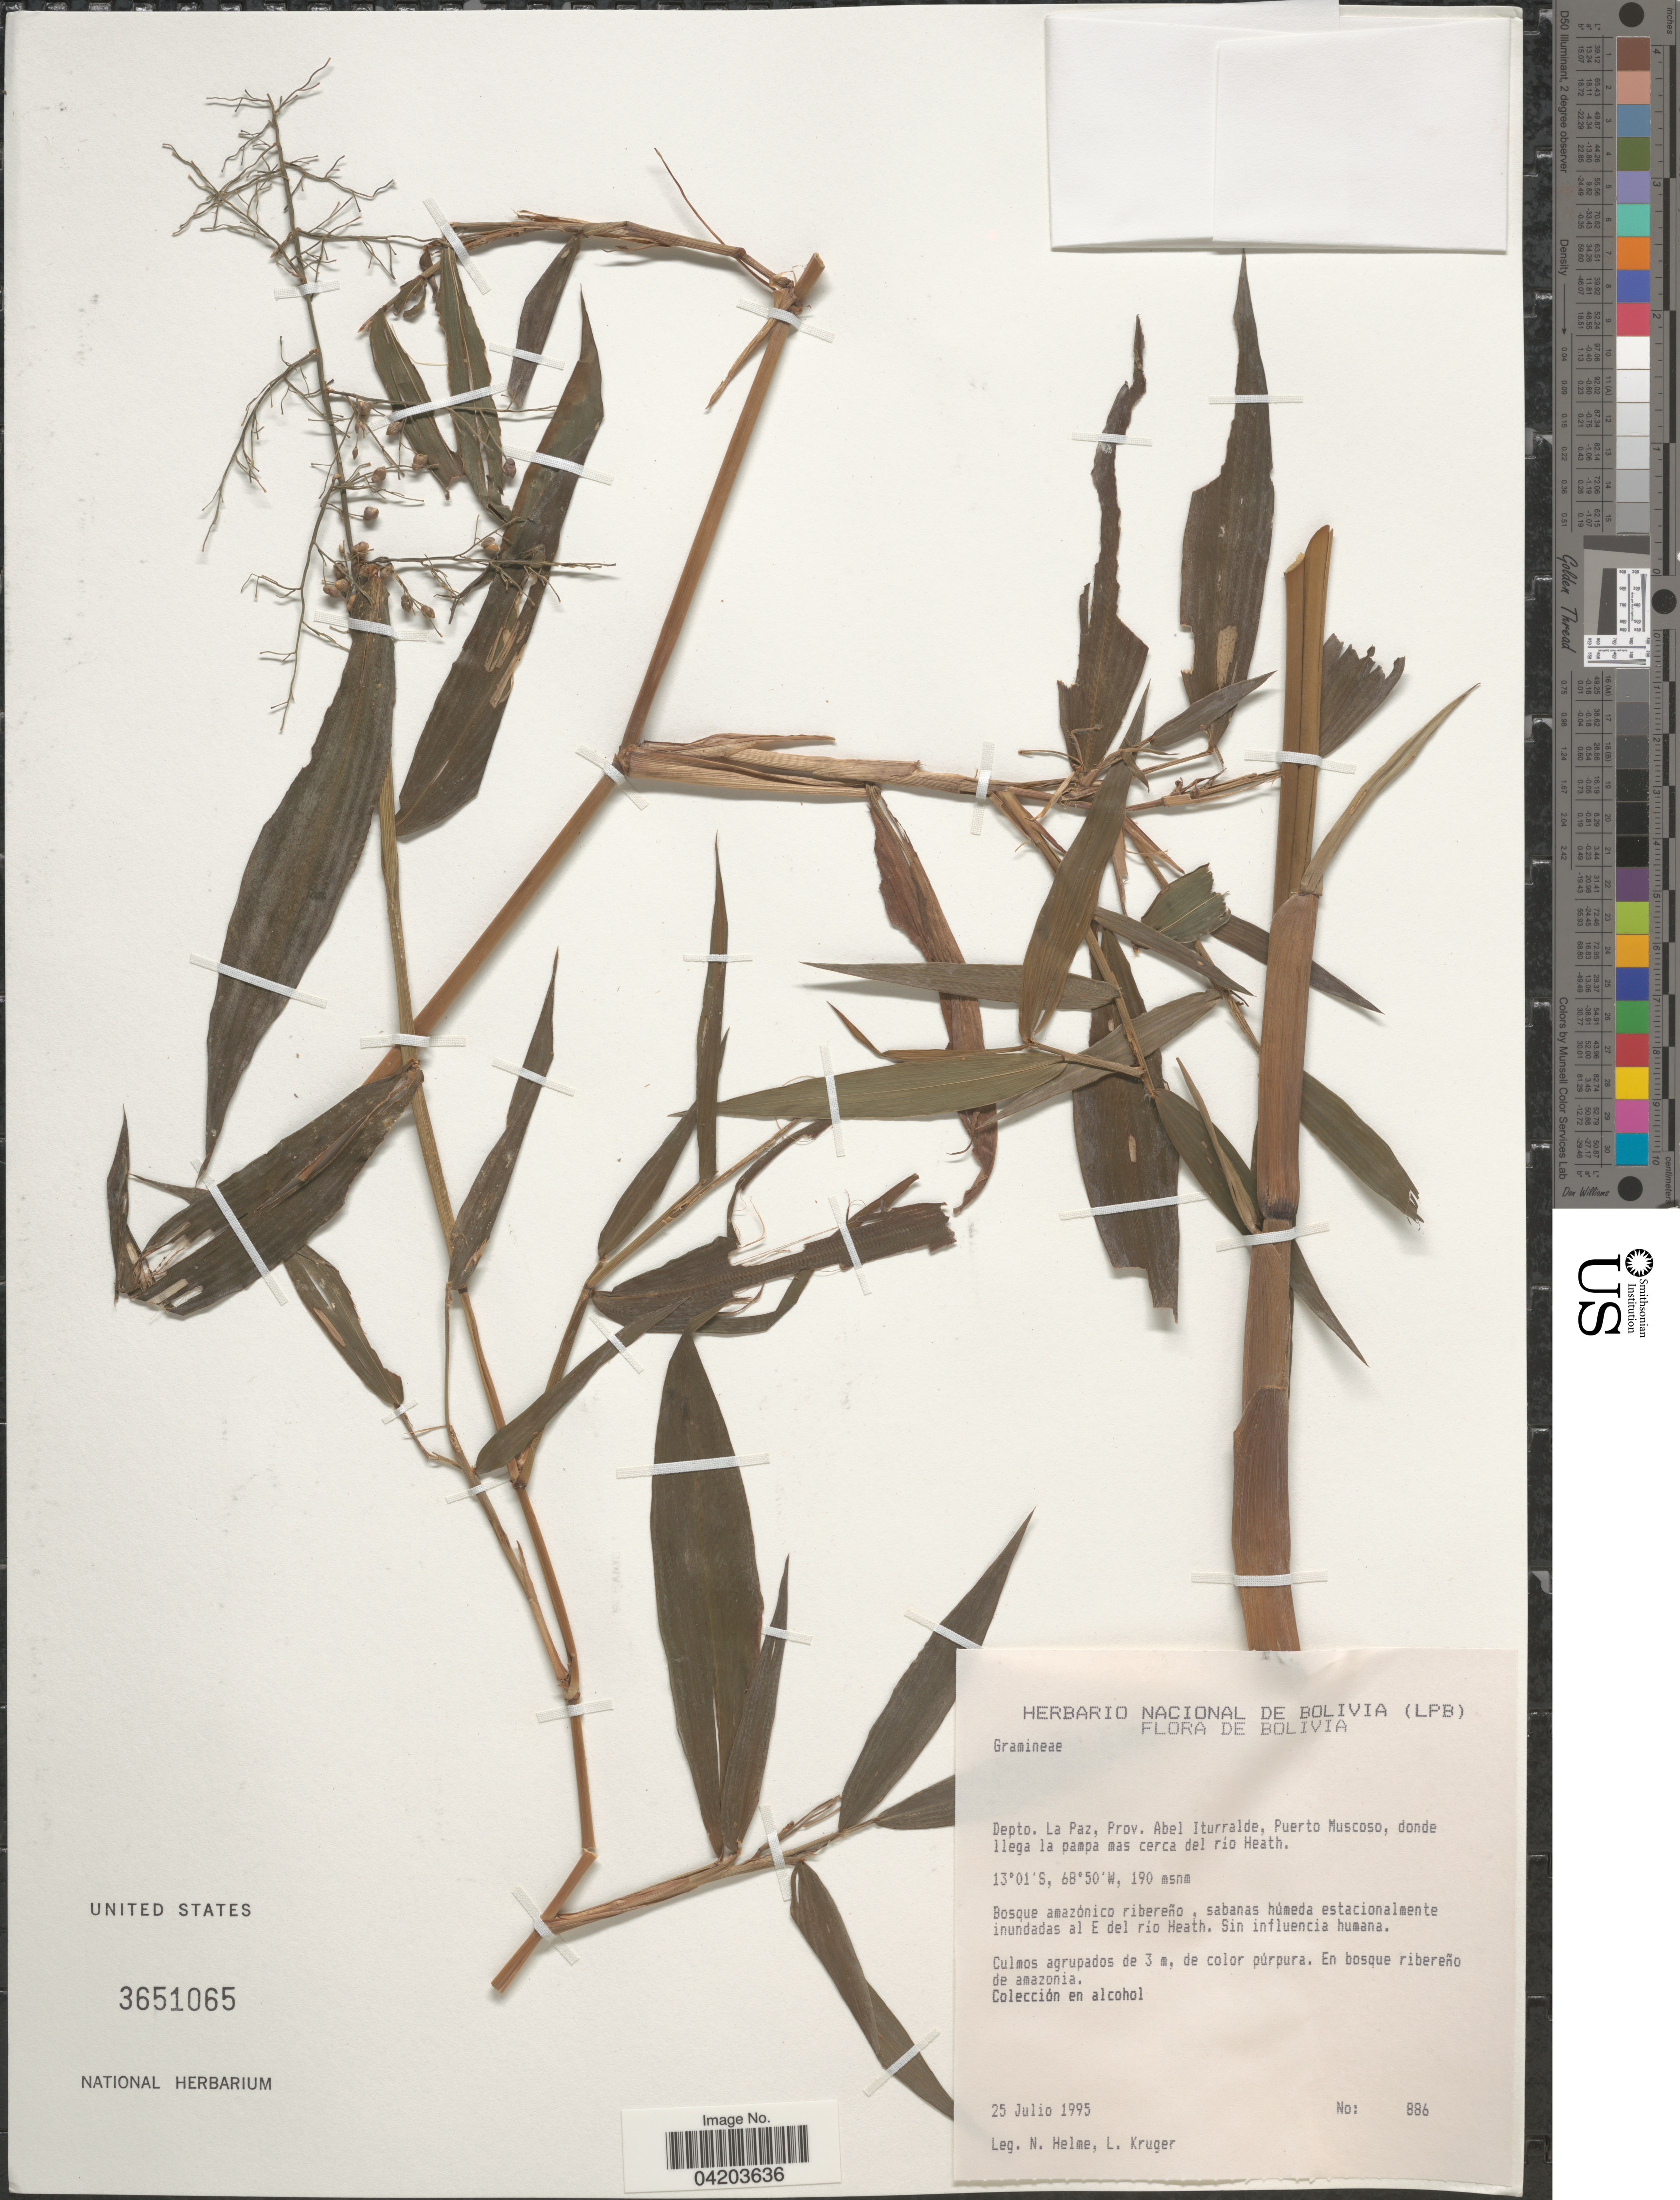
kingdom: Plantae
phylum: Tracheophyta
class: Liliopsida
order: Poales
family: Poaceae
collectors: N. Helme & L. Kruger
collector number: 886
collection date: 1995-07-25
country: Bolivia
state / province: La Paz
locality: Depto. La Paz, Prov. Abel Iturralde, Puerto Muscoso, donde llega la pampa mas cerca del río Heath. Sabanas húmeda estacionalmente inundades al E del río Heath.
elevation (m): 190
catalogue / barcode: US 3651065